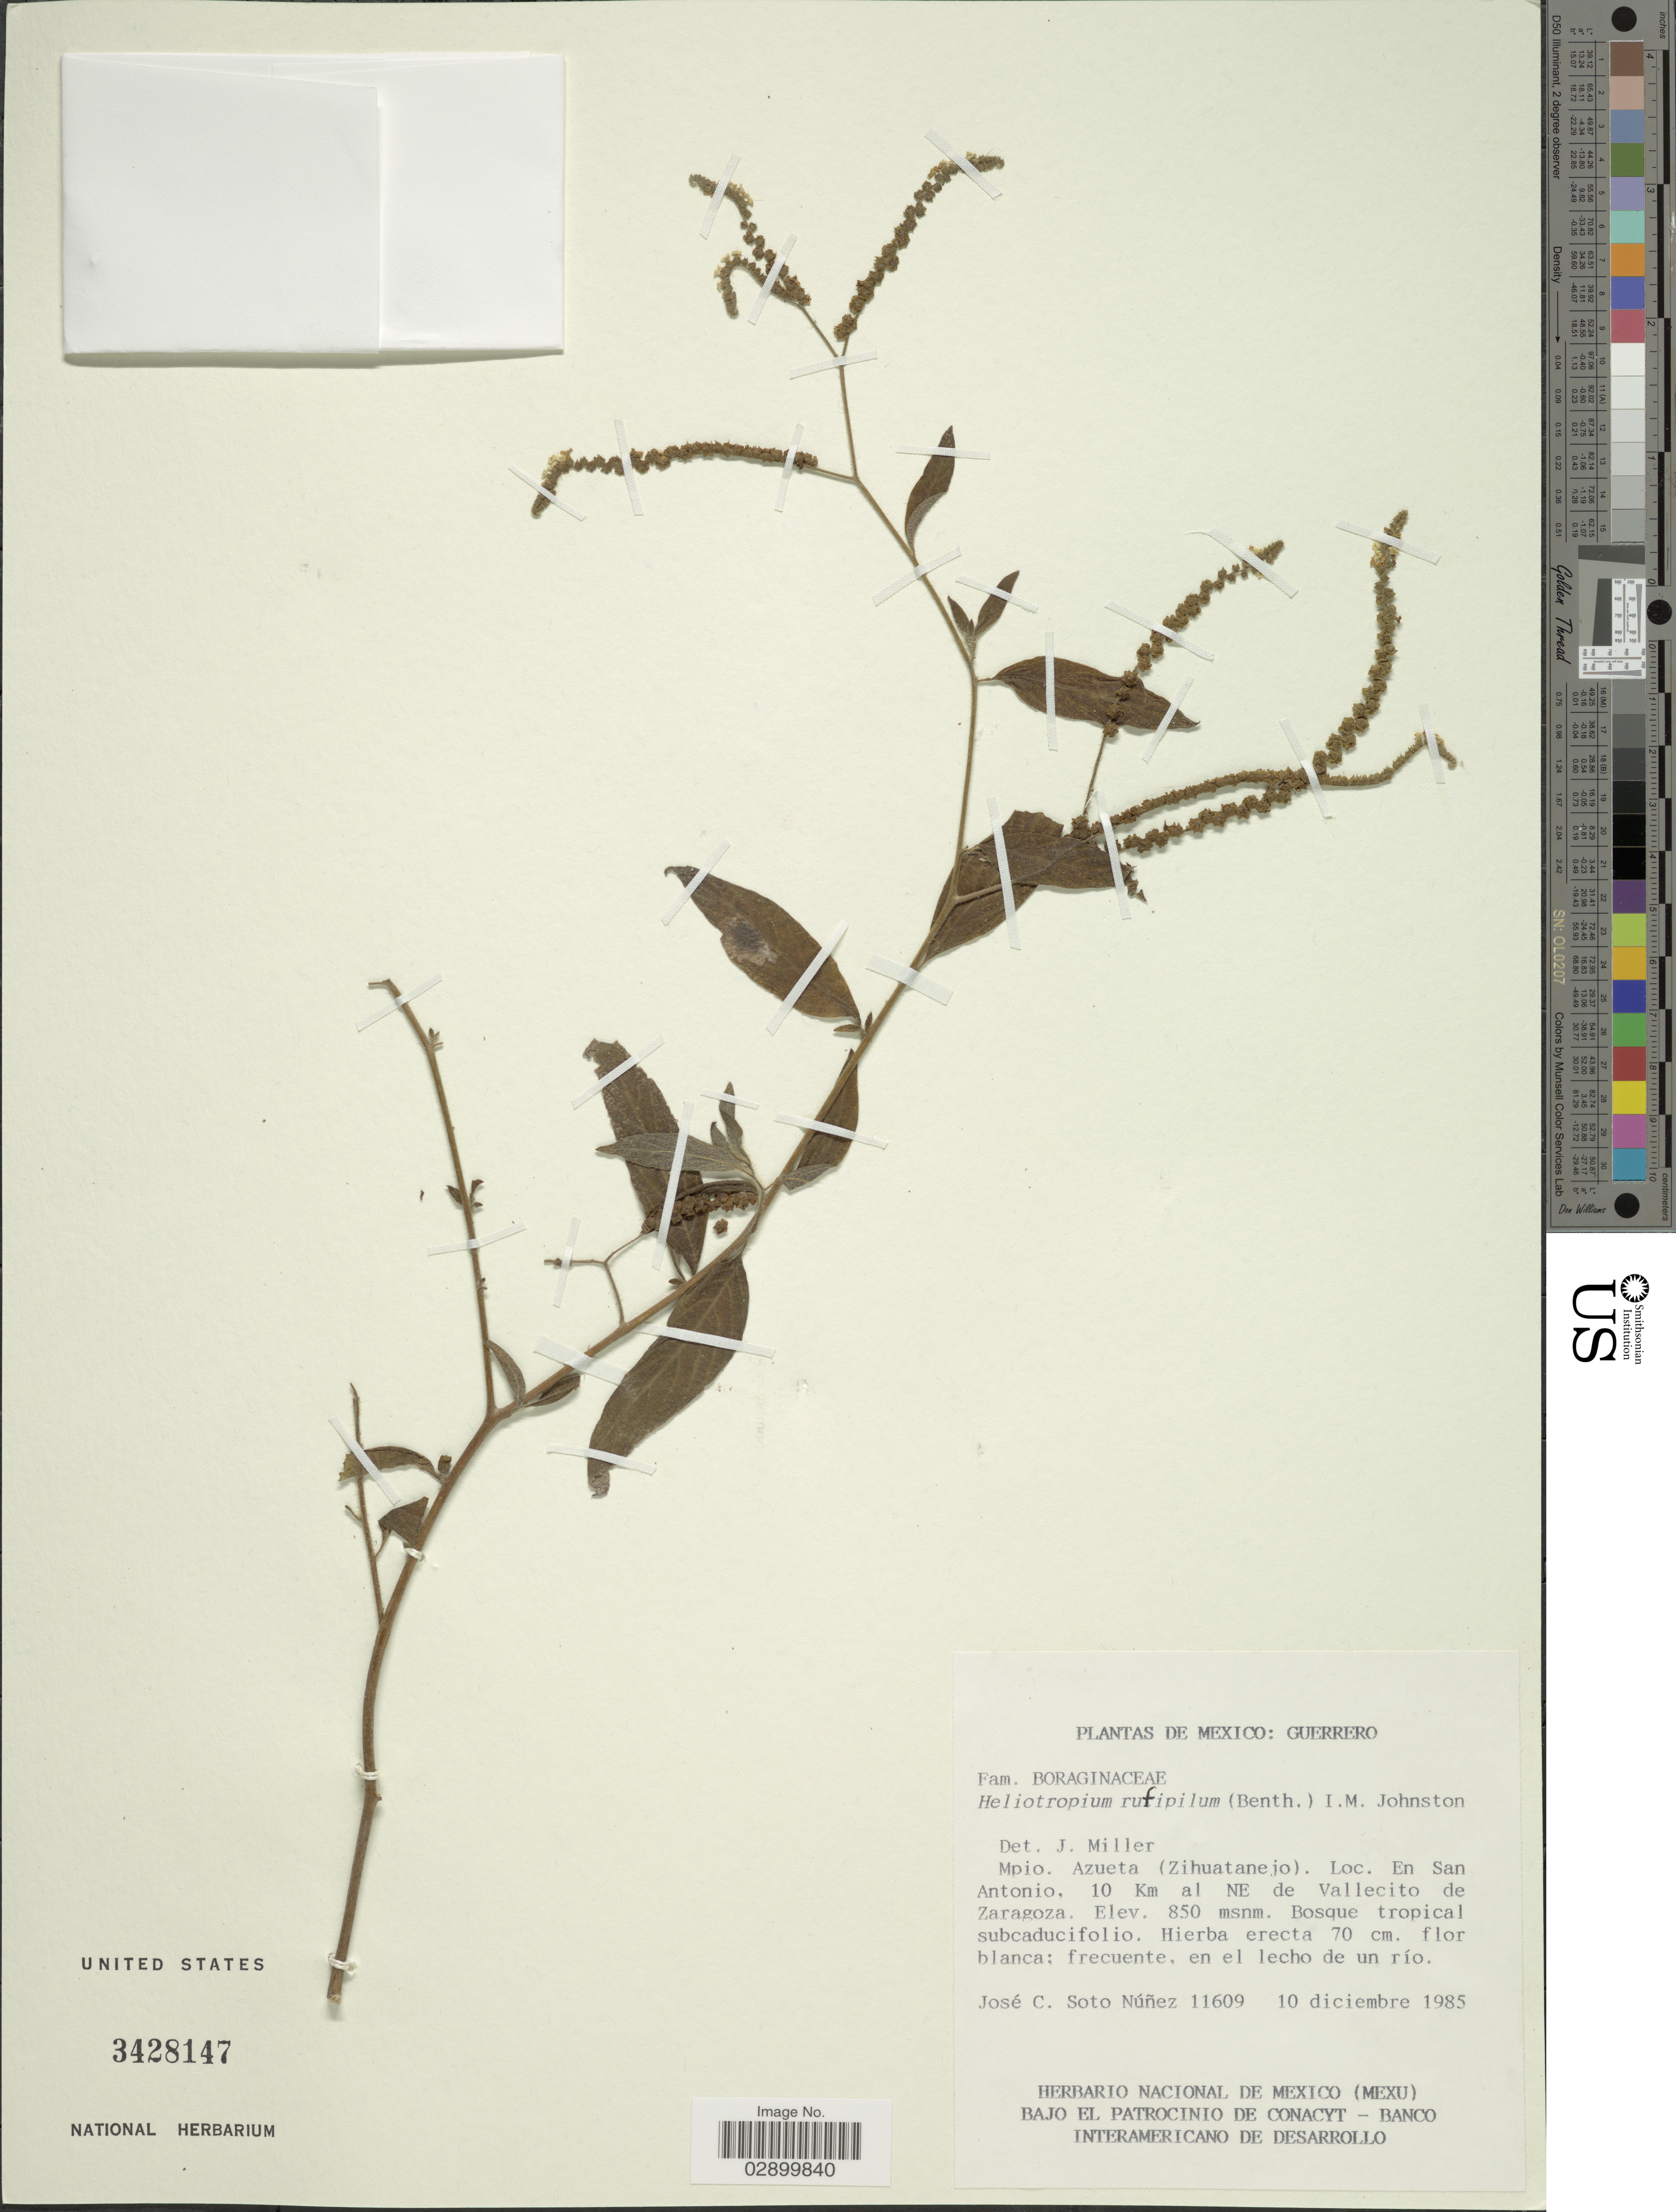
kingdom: Plantae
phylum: Tracheophyta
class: Magnoliopsida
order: Boraginales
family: Heliotropiaceae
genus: Heliotropium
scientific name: Heliotropium rufipilum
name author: (Benth.) I.M. Johnst.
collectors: J. Soto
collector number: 11609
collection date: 1985-12-10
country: Mexico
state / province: Guerrero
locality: Mpio. Azueta (Zihuatanejo). En San Antonio, 10 Km al NE de Vallecito de Zaragoza.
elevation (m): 850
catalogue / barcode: US 3428147